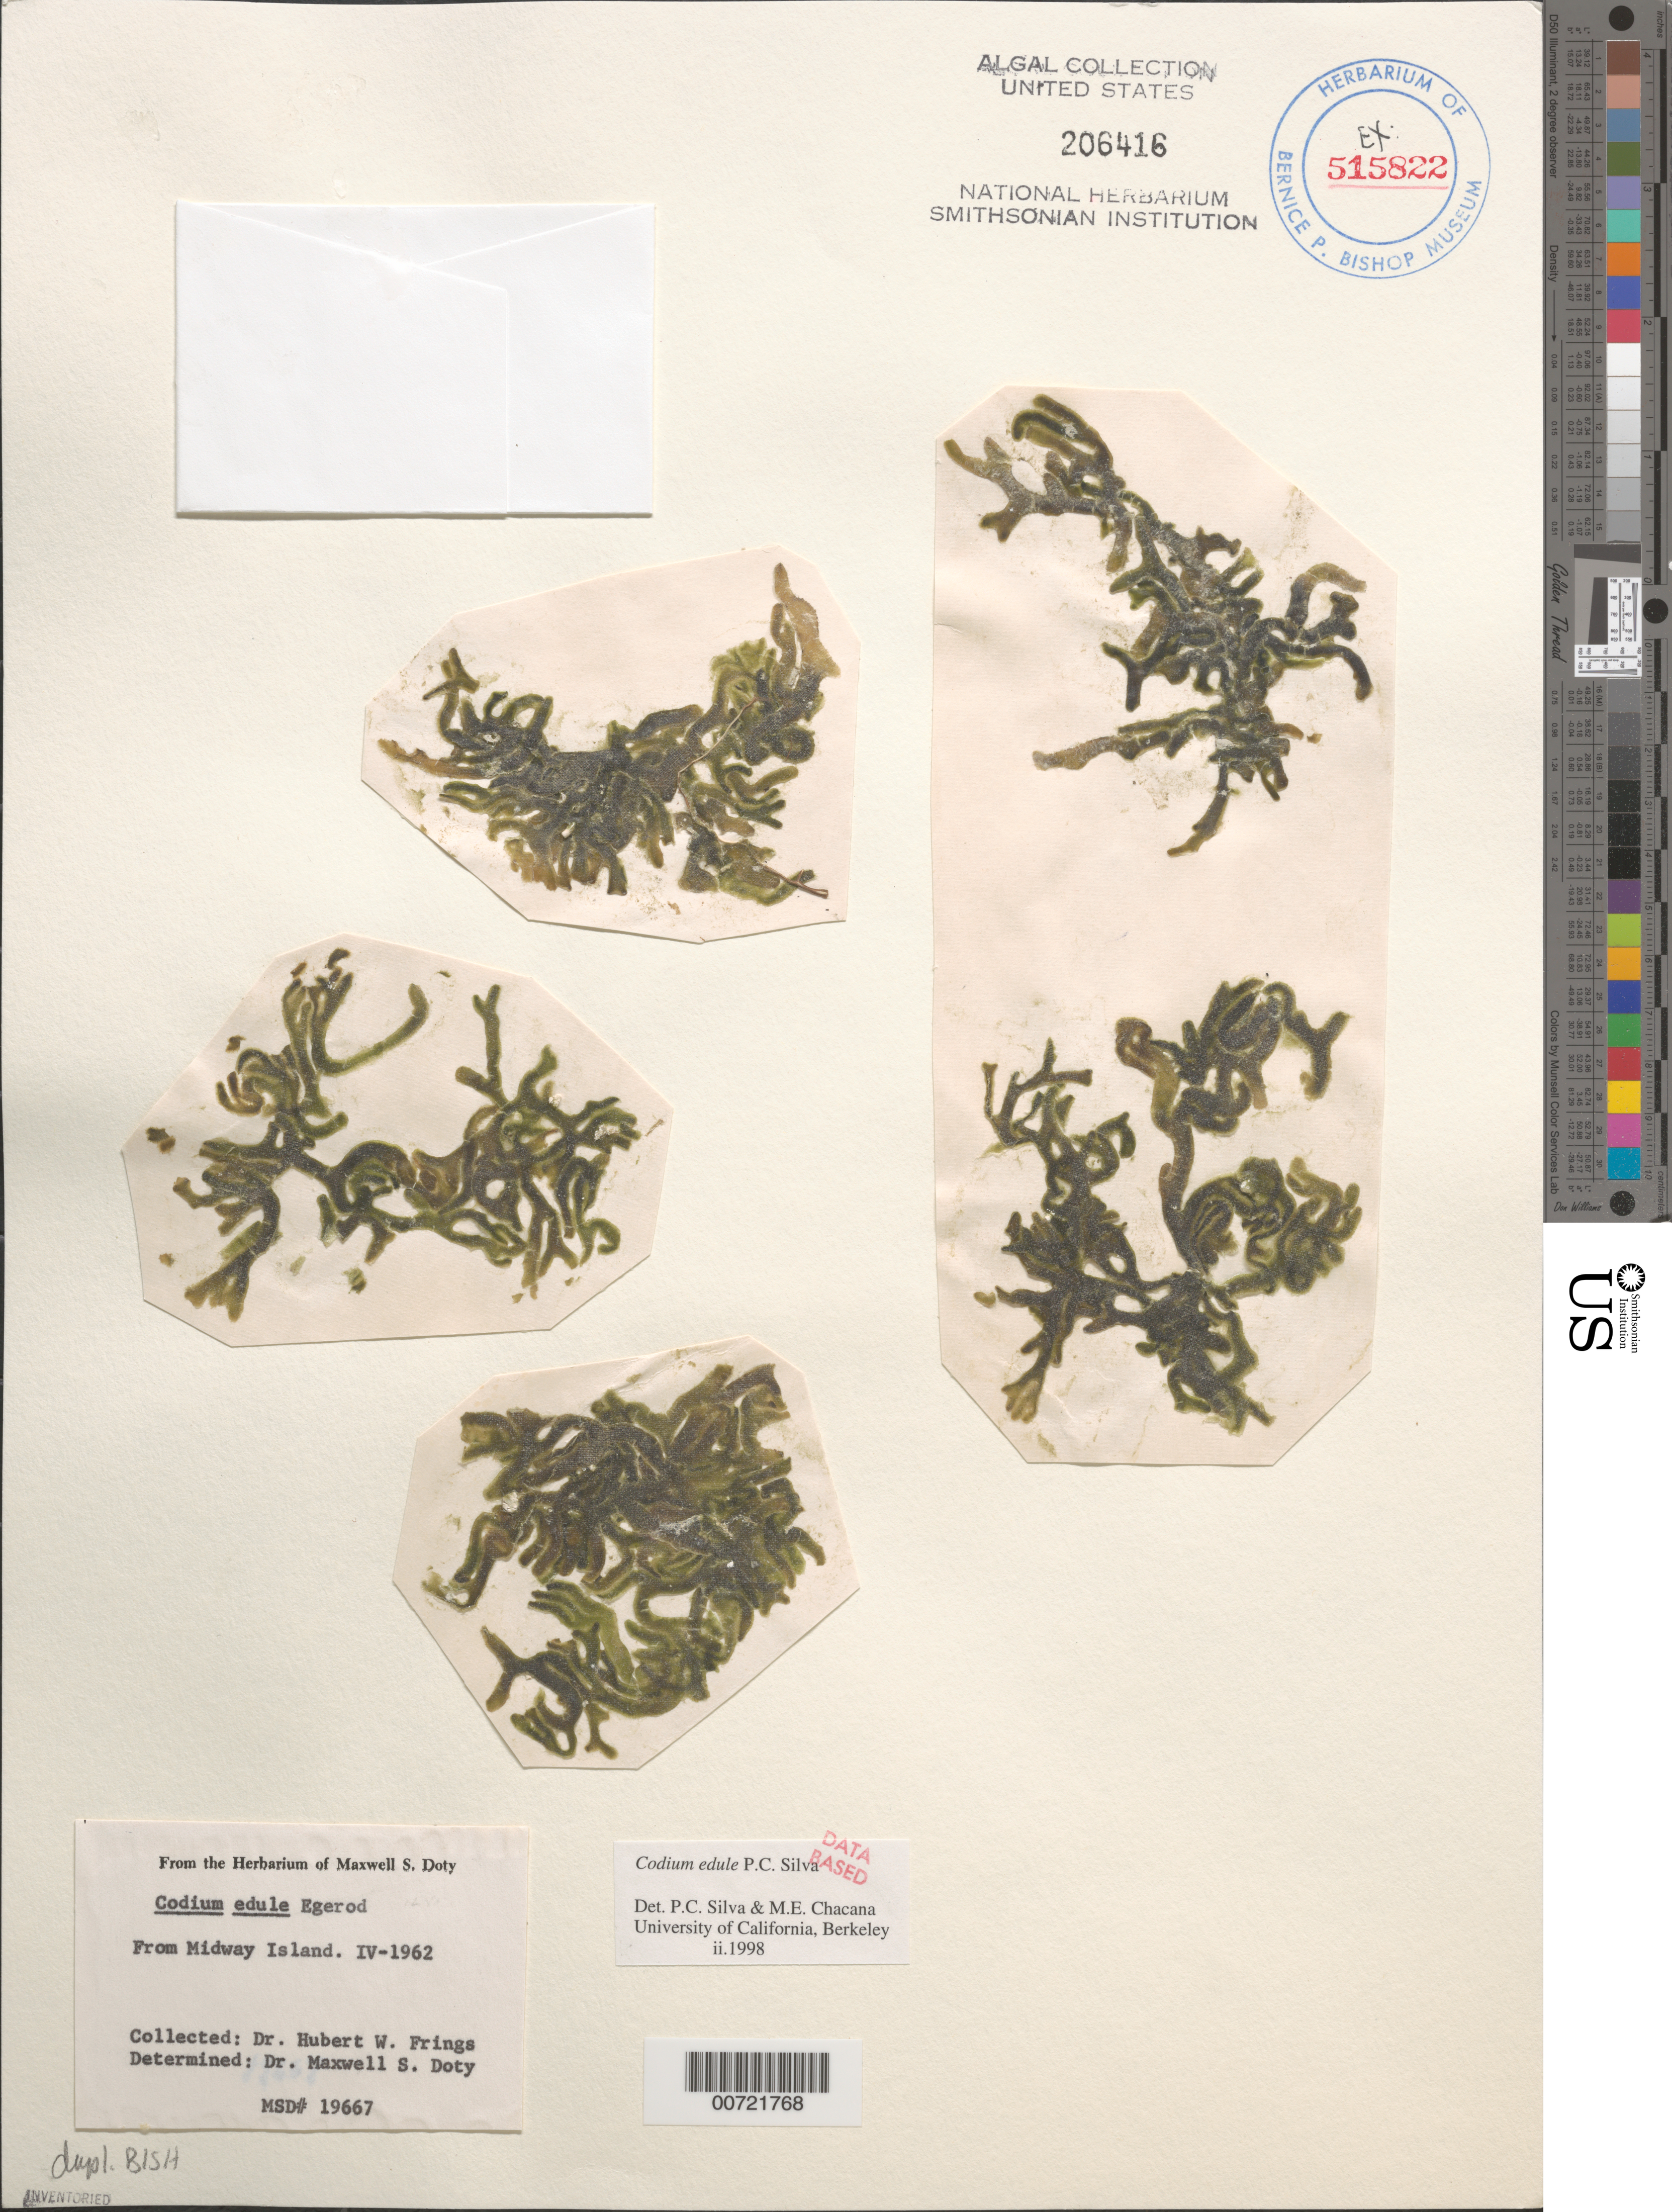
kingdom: Plantae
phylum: Chlorophyta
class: Ulvophyceae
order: Bryopsidales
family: Codiaceae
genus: Codium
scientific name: Codium edule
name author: P.C. Silva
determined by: Pedroche, F. F.; Silva, P. C.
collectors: H. Frings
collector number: MSD 19667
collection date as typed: Apr 1962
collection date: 1962-04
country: U.S. Administered Pacific Islands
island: Midway Atoll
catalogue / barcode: US 206416